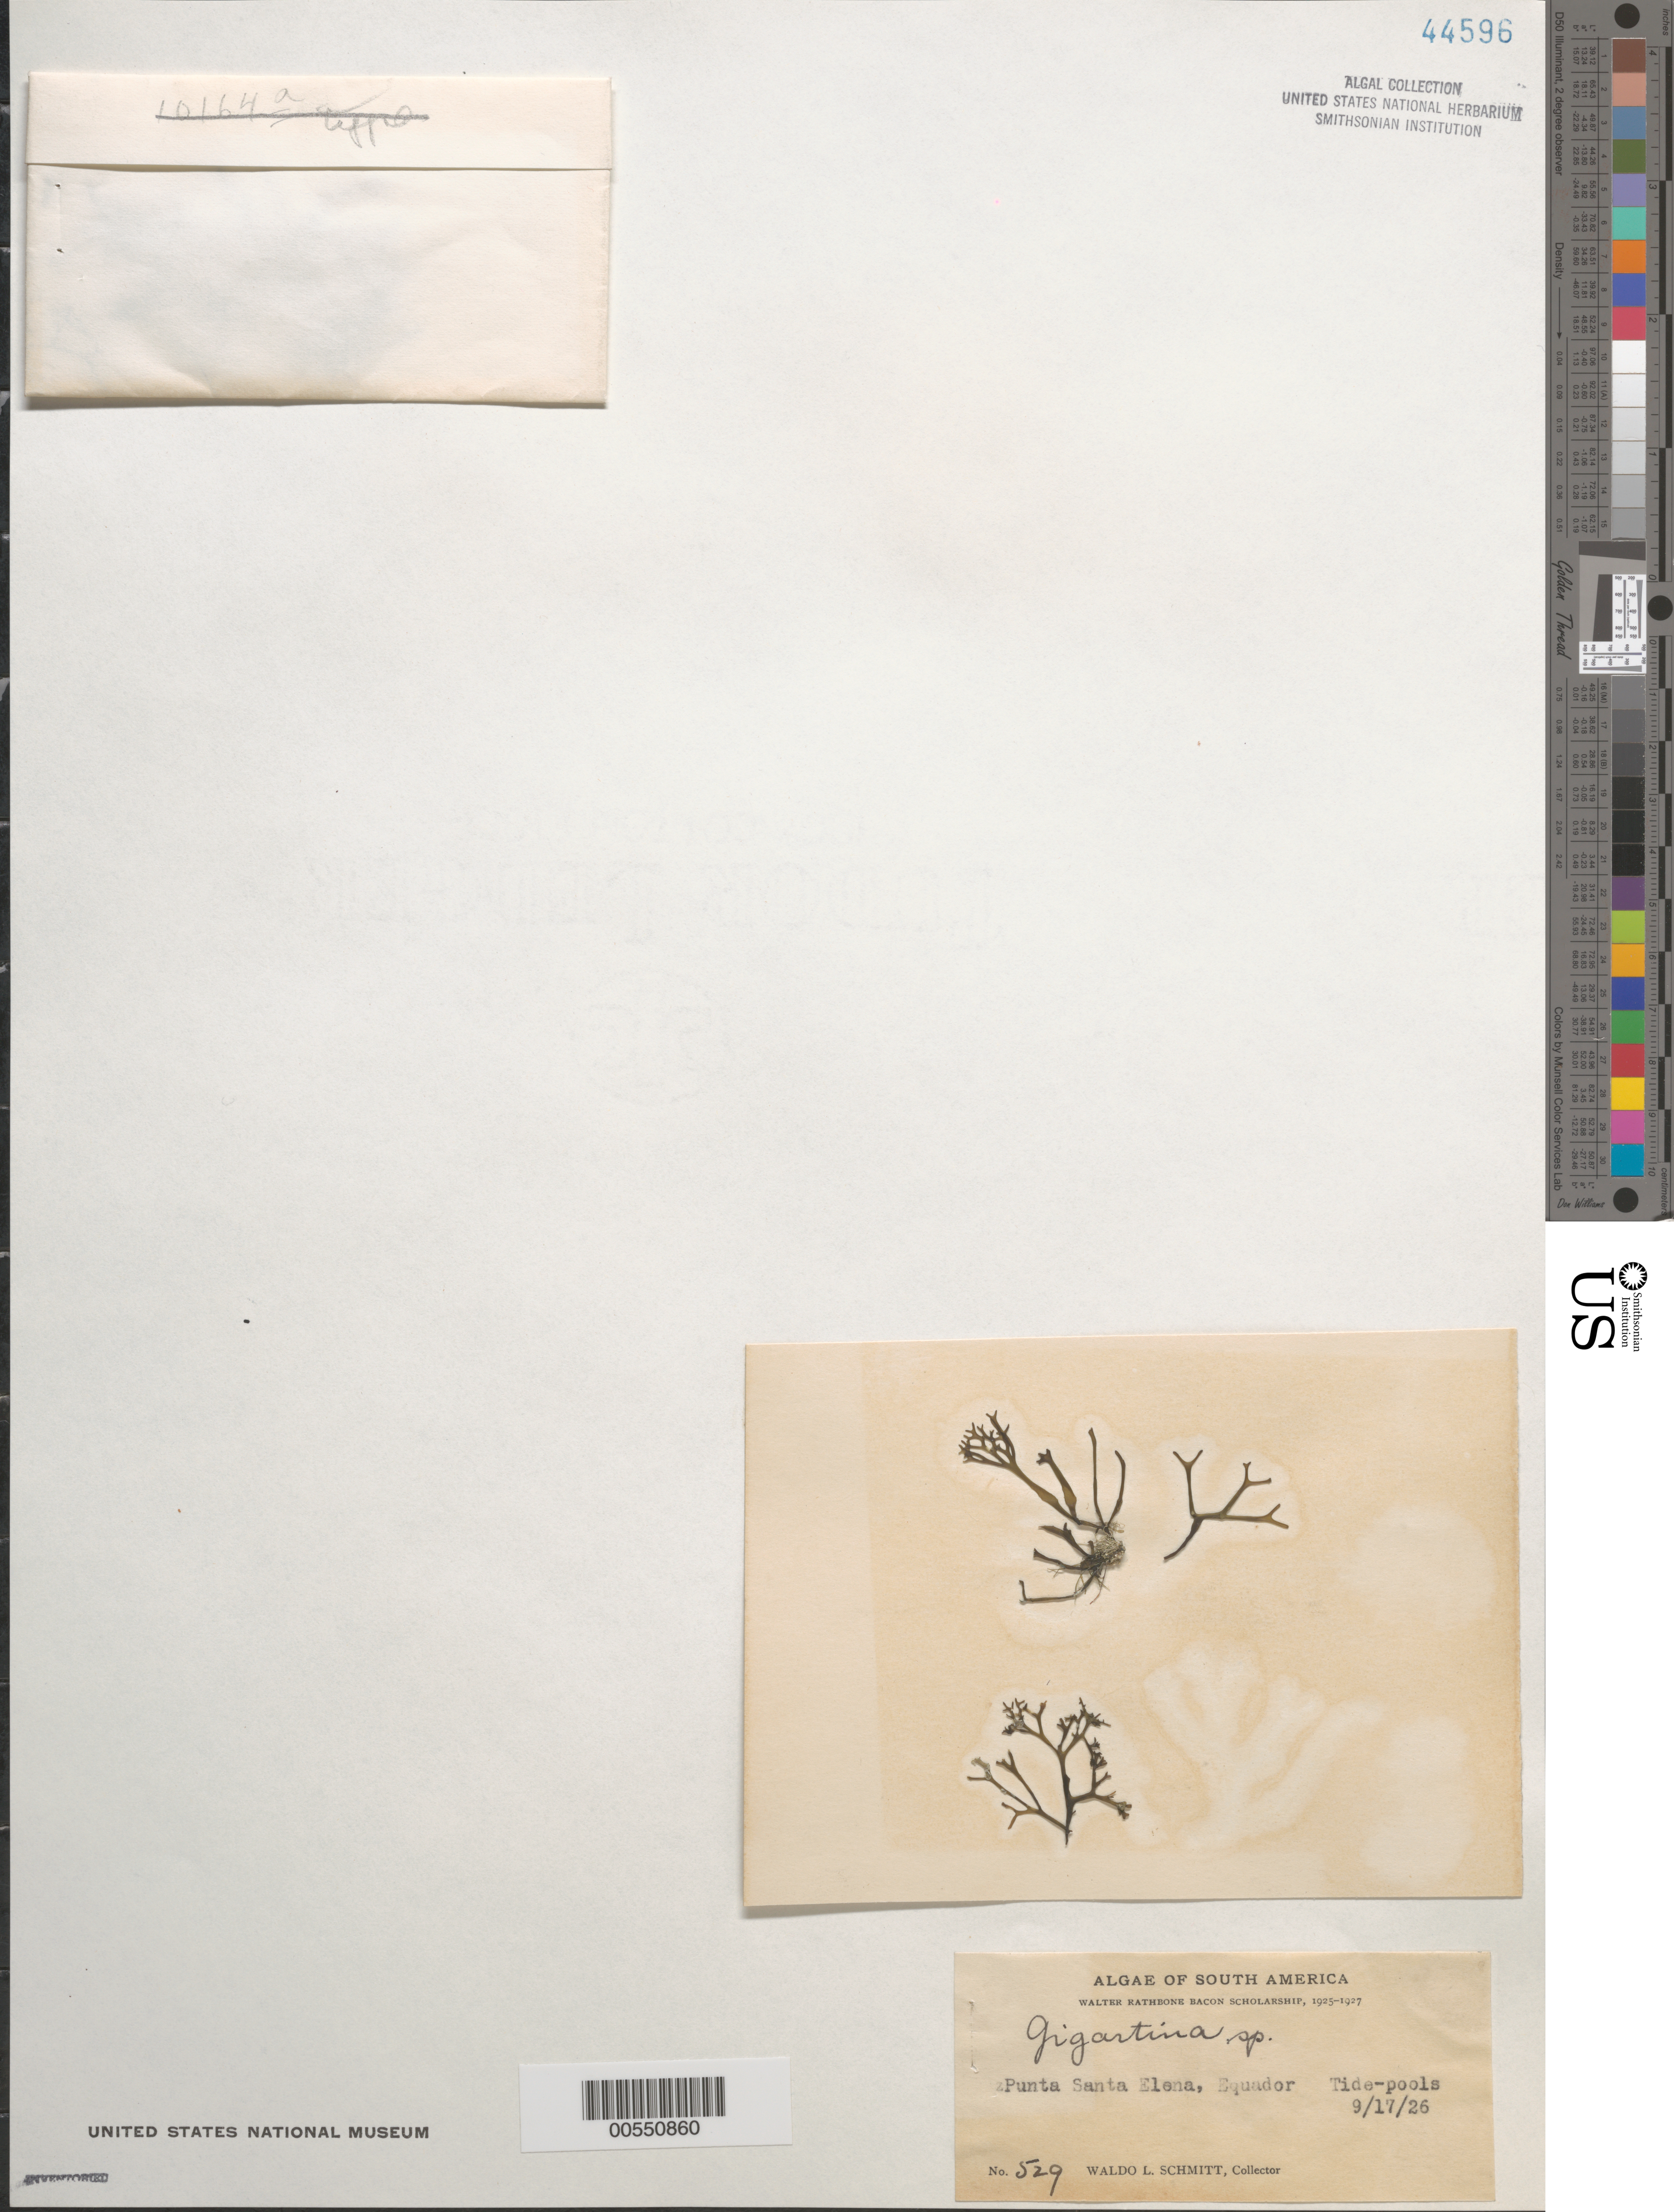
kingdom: Plantae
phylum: Rhodophyta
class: Florideophyceae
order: Gigartinales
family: Gigartinaceae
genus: Gigartina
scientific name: Gigartina sp.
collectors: W. L. Schmitt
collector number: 529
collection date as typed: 17 Sep 1926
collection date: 1926-09-17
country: Ecuador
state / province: Guayas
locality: Punta Santa Elena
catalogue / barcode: US 44596